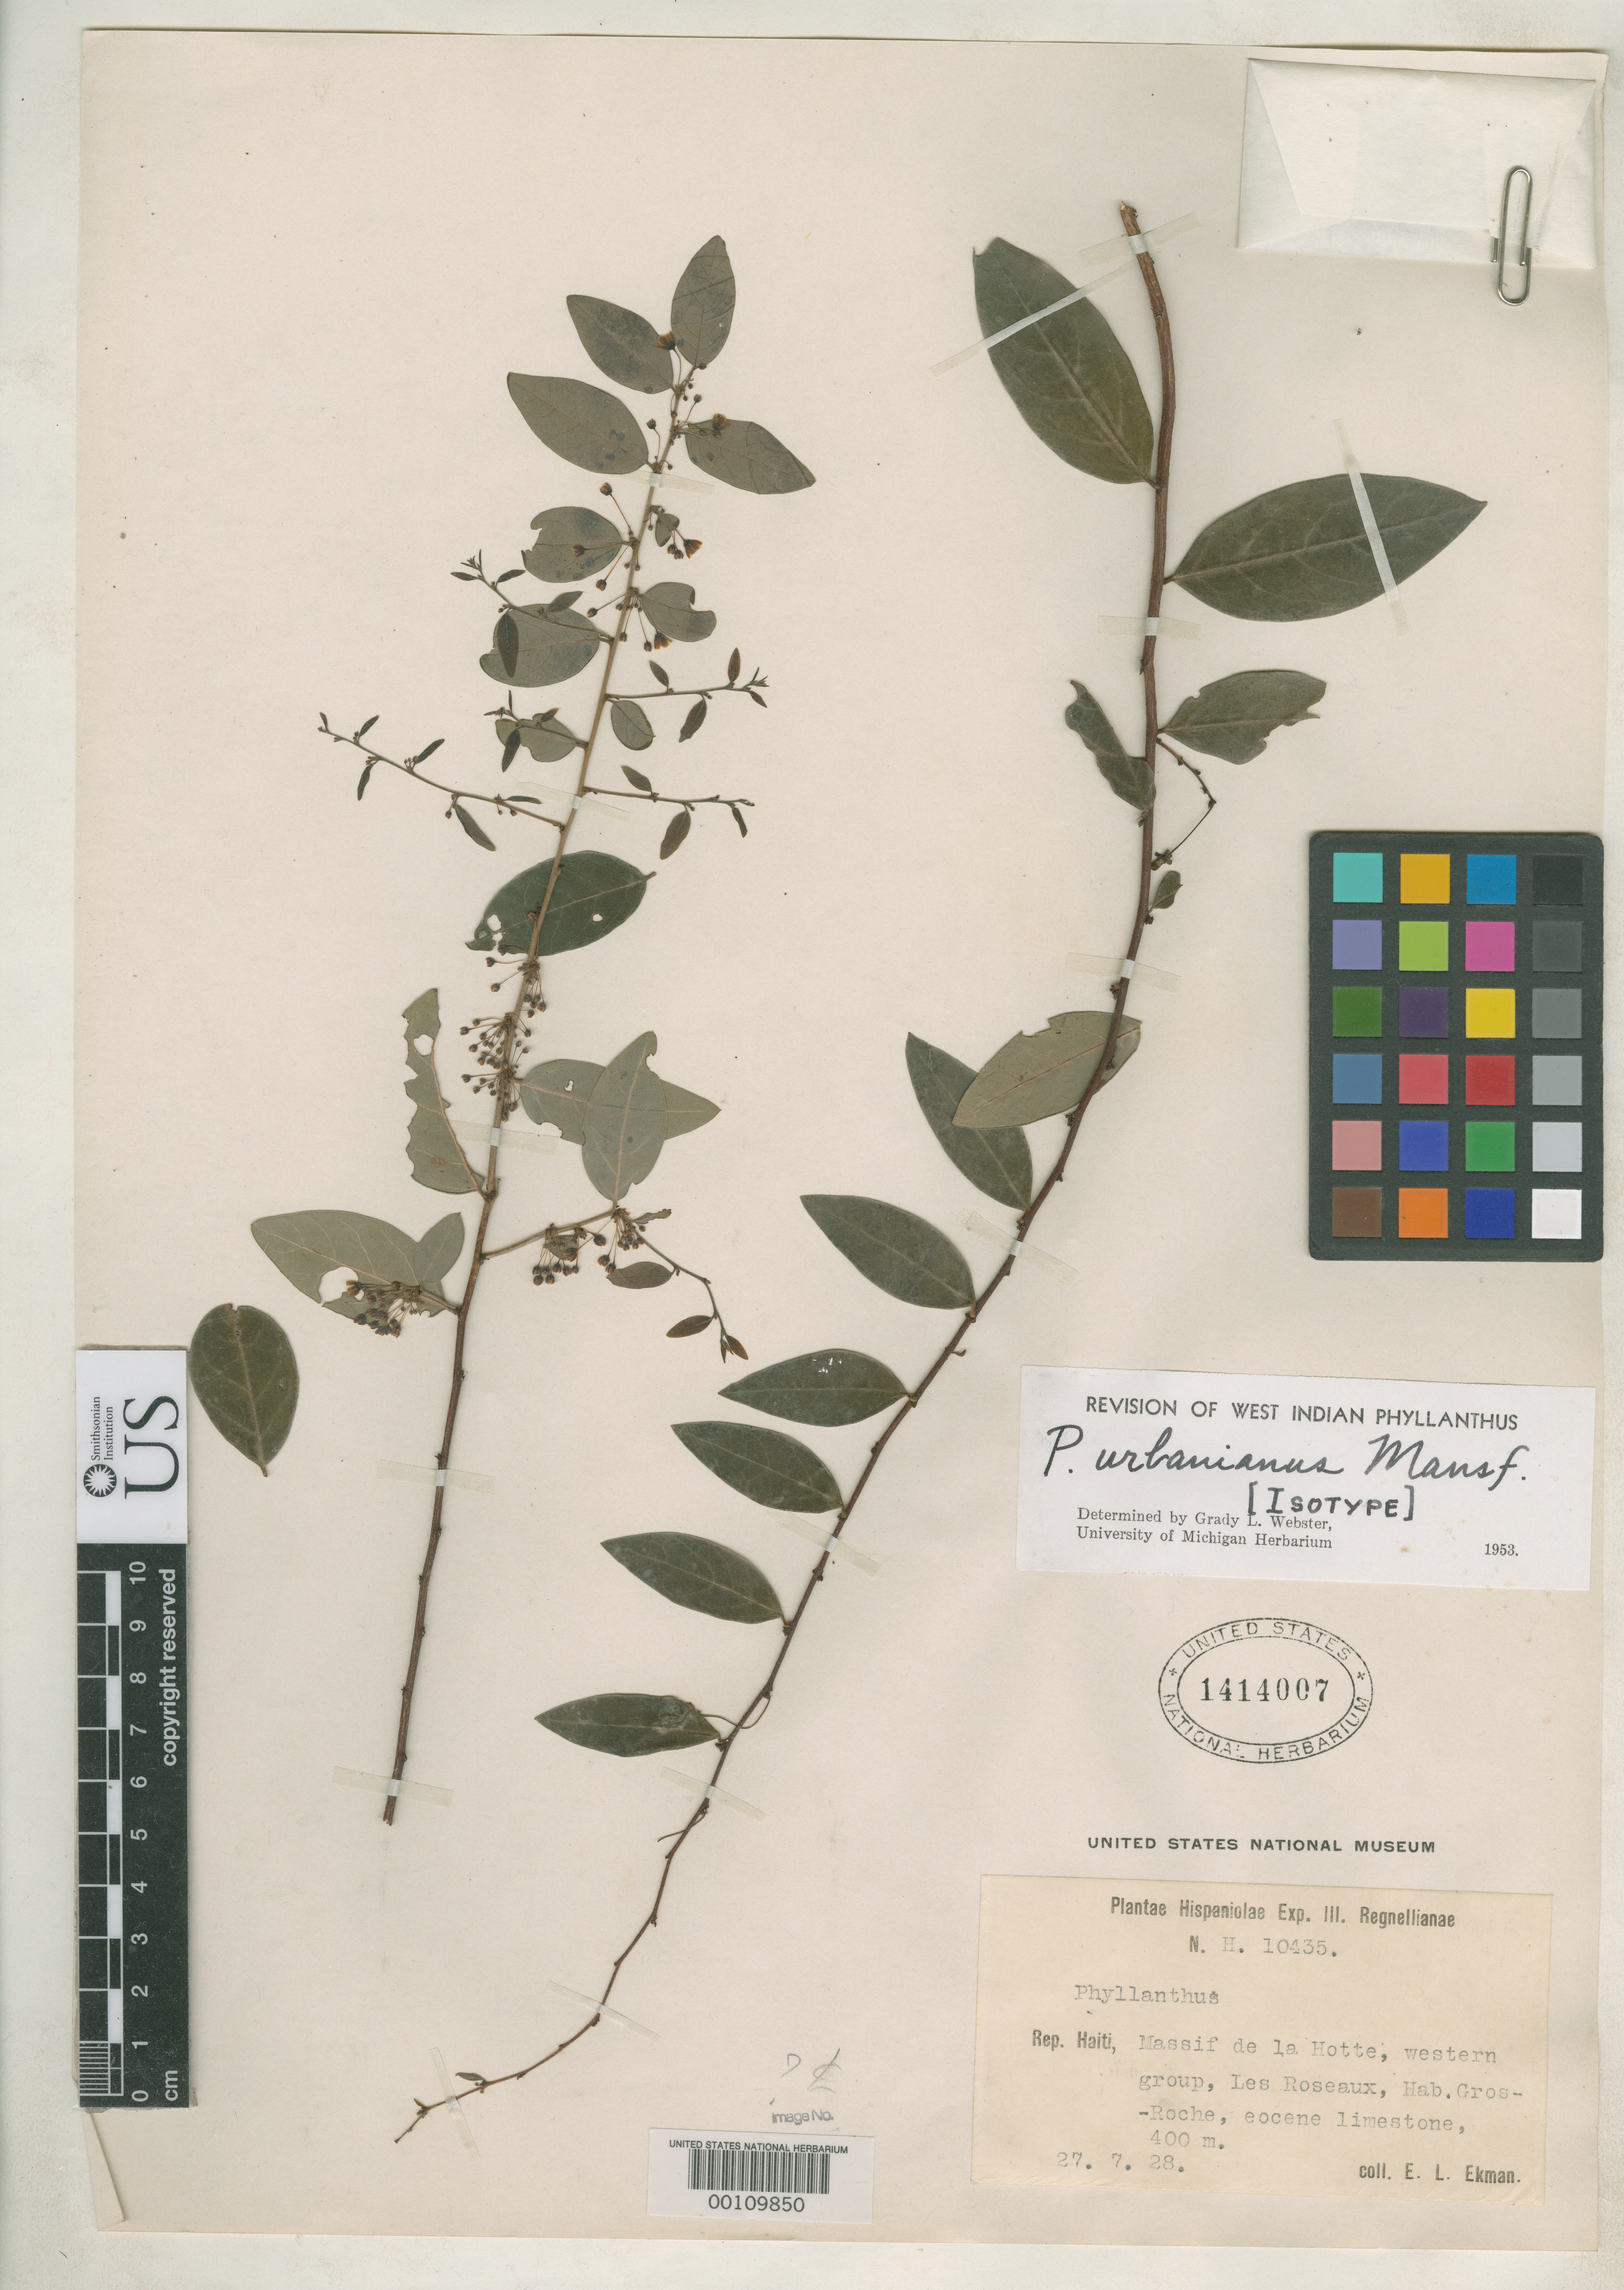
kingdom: Plantae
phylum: Tracheophyta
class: Magnoliopsida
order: Malpighiales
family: Phyllanthaceae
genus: Phyllanthus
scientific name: Phyllanthus urbanianus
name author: Mansf. in O.C. Schmidt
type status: Isotype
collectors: E. L. Ekman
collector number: H 10435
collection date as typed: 27 Jul 1928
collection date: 1928-07-27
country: Haiti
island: Hispaniola Island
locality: Massif de la Hotte, les Roseaux.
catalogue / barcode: US 1414007